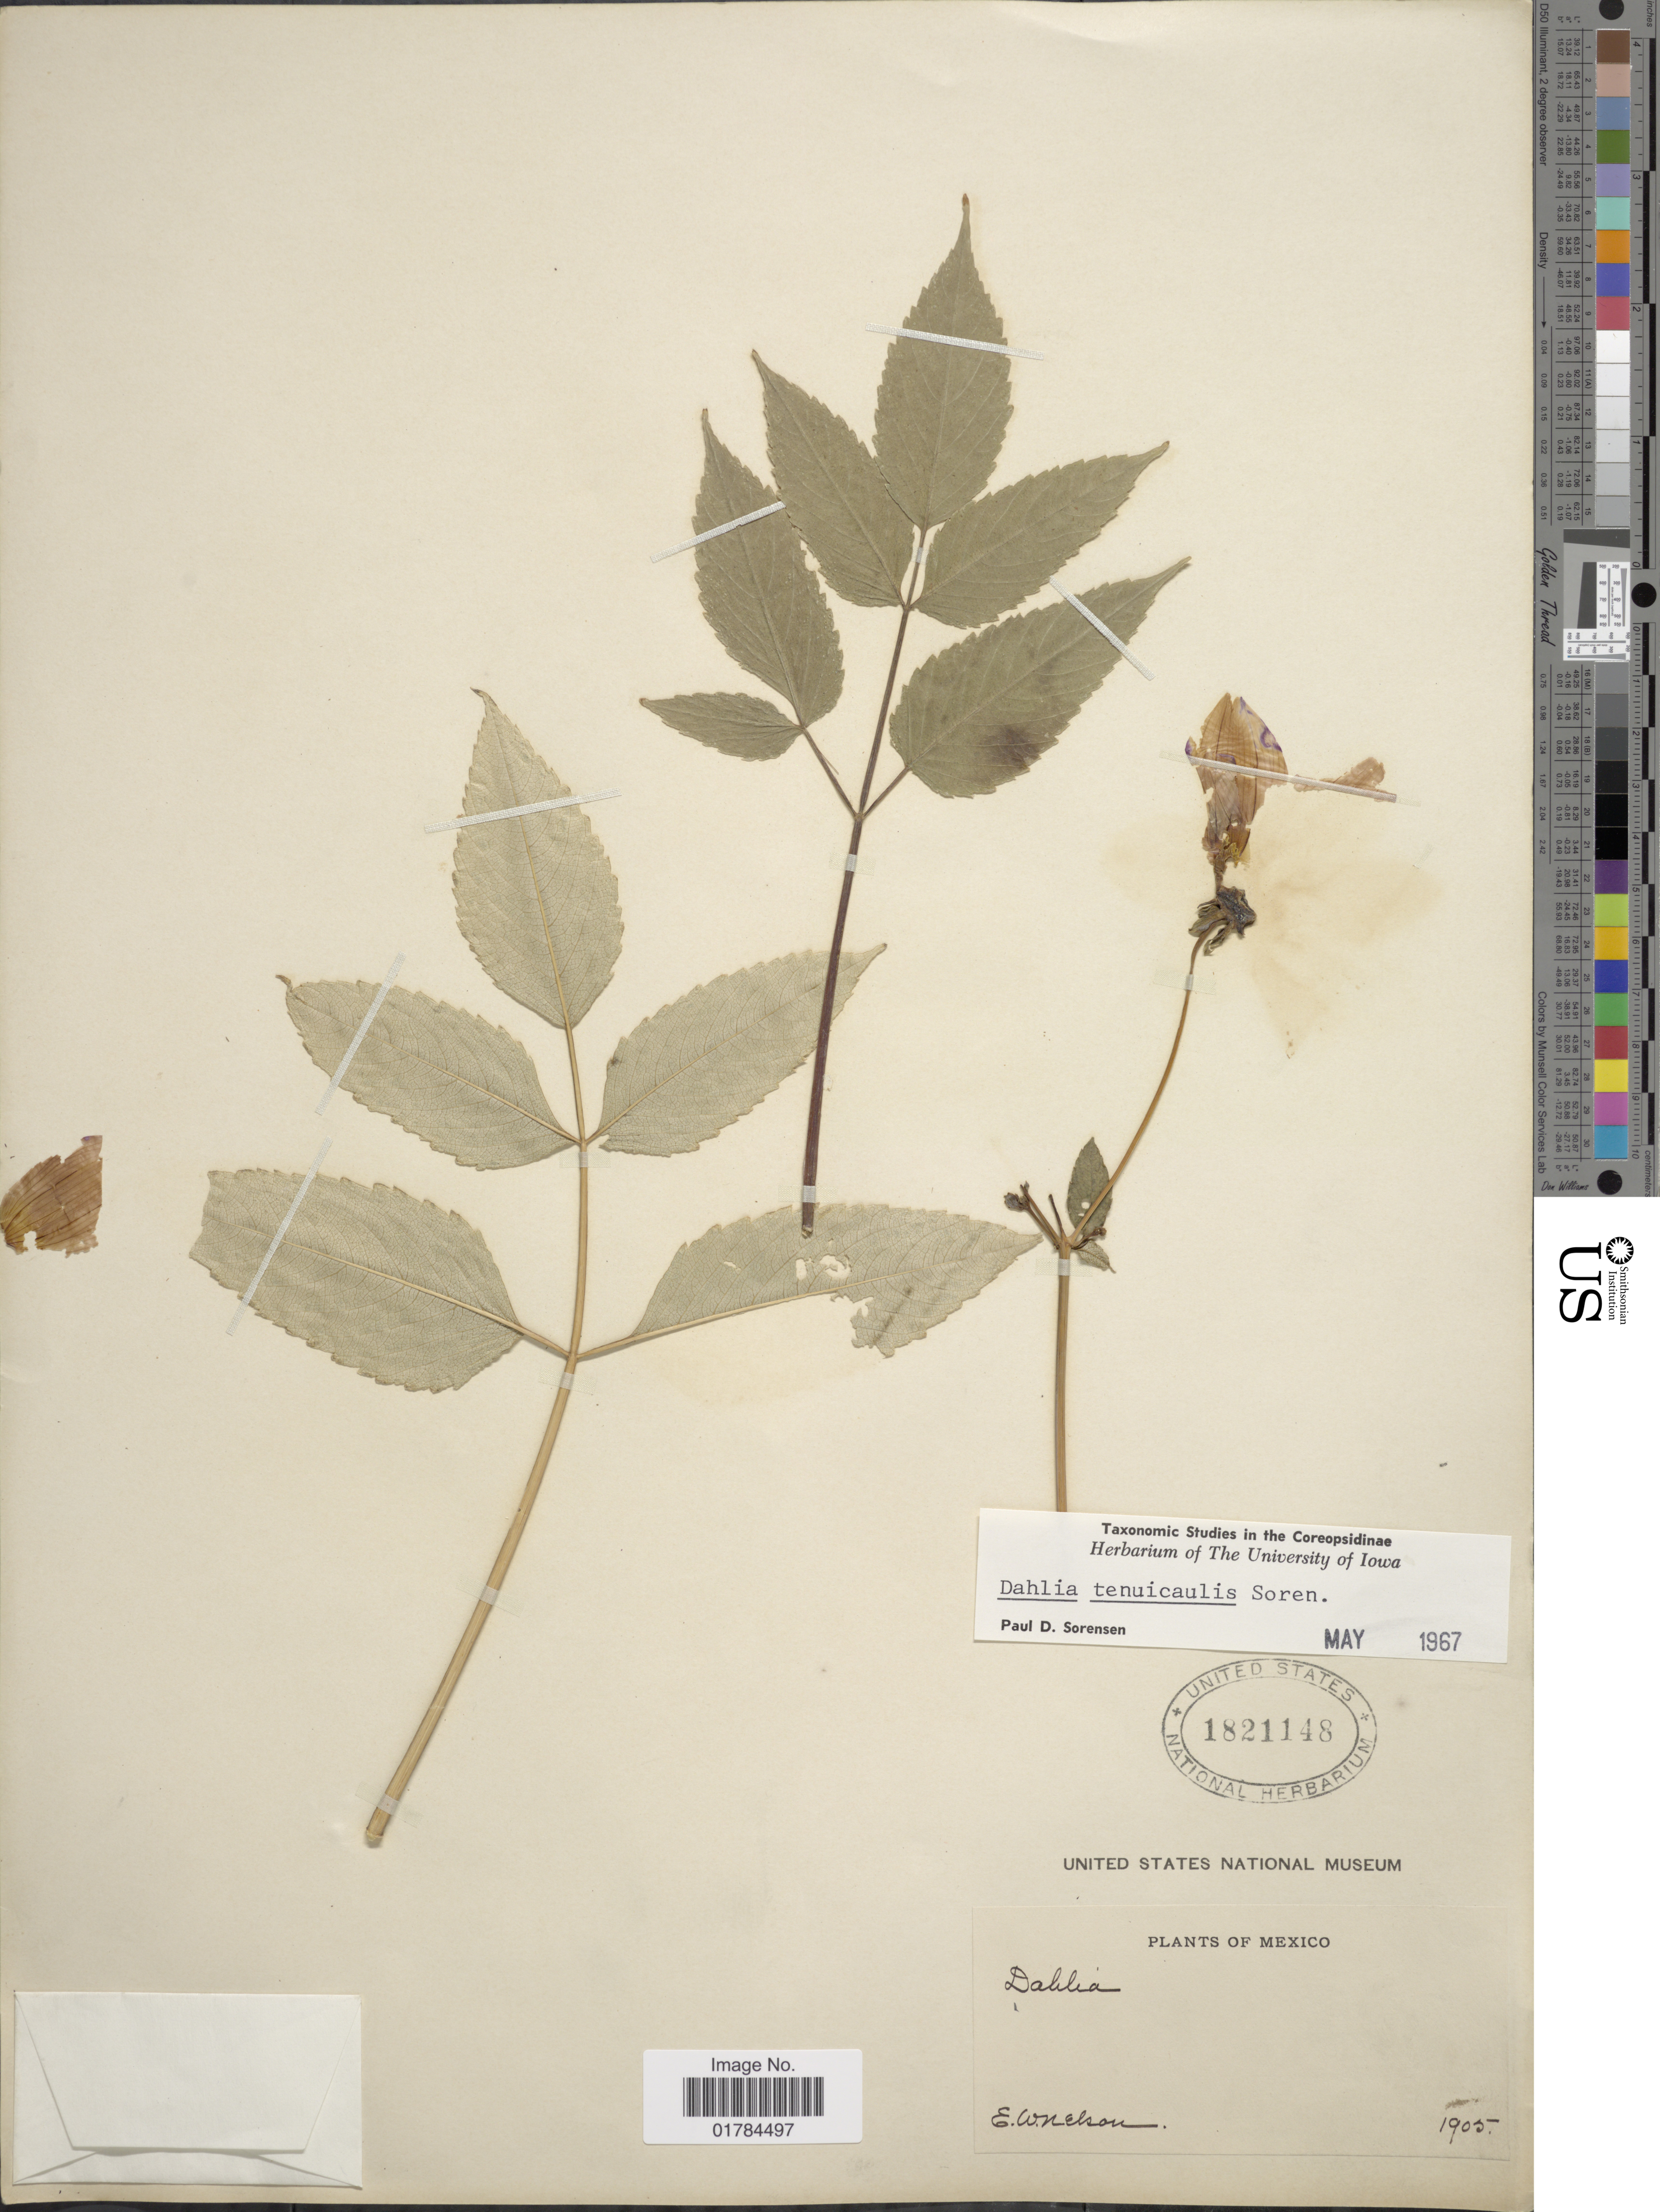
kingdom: Plantae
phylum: Tracheophyta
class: Magnoliopsida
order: Asterales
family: Asteraceae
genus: Dahlia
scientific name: Dahlia tenuicaulis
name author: P.D. Sørensen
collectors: E. W. Nelson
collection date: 1905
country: Mexico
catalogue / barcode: US 1821148